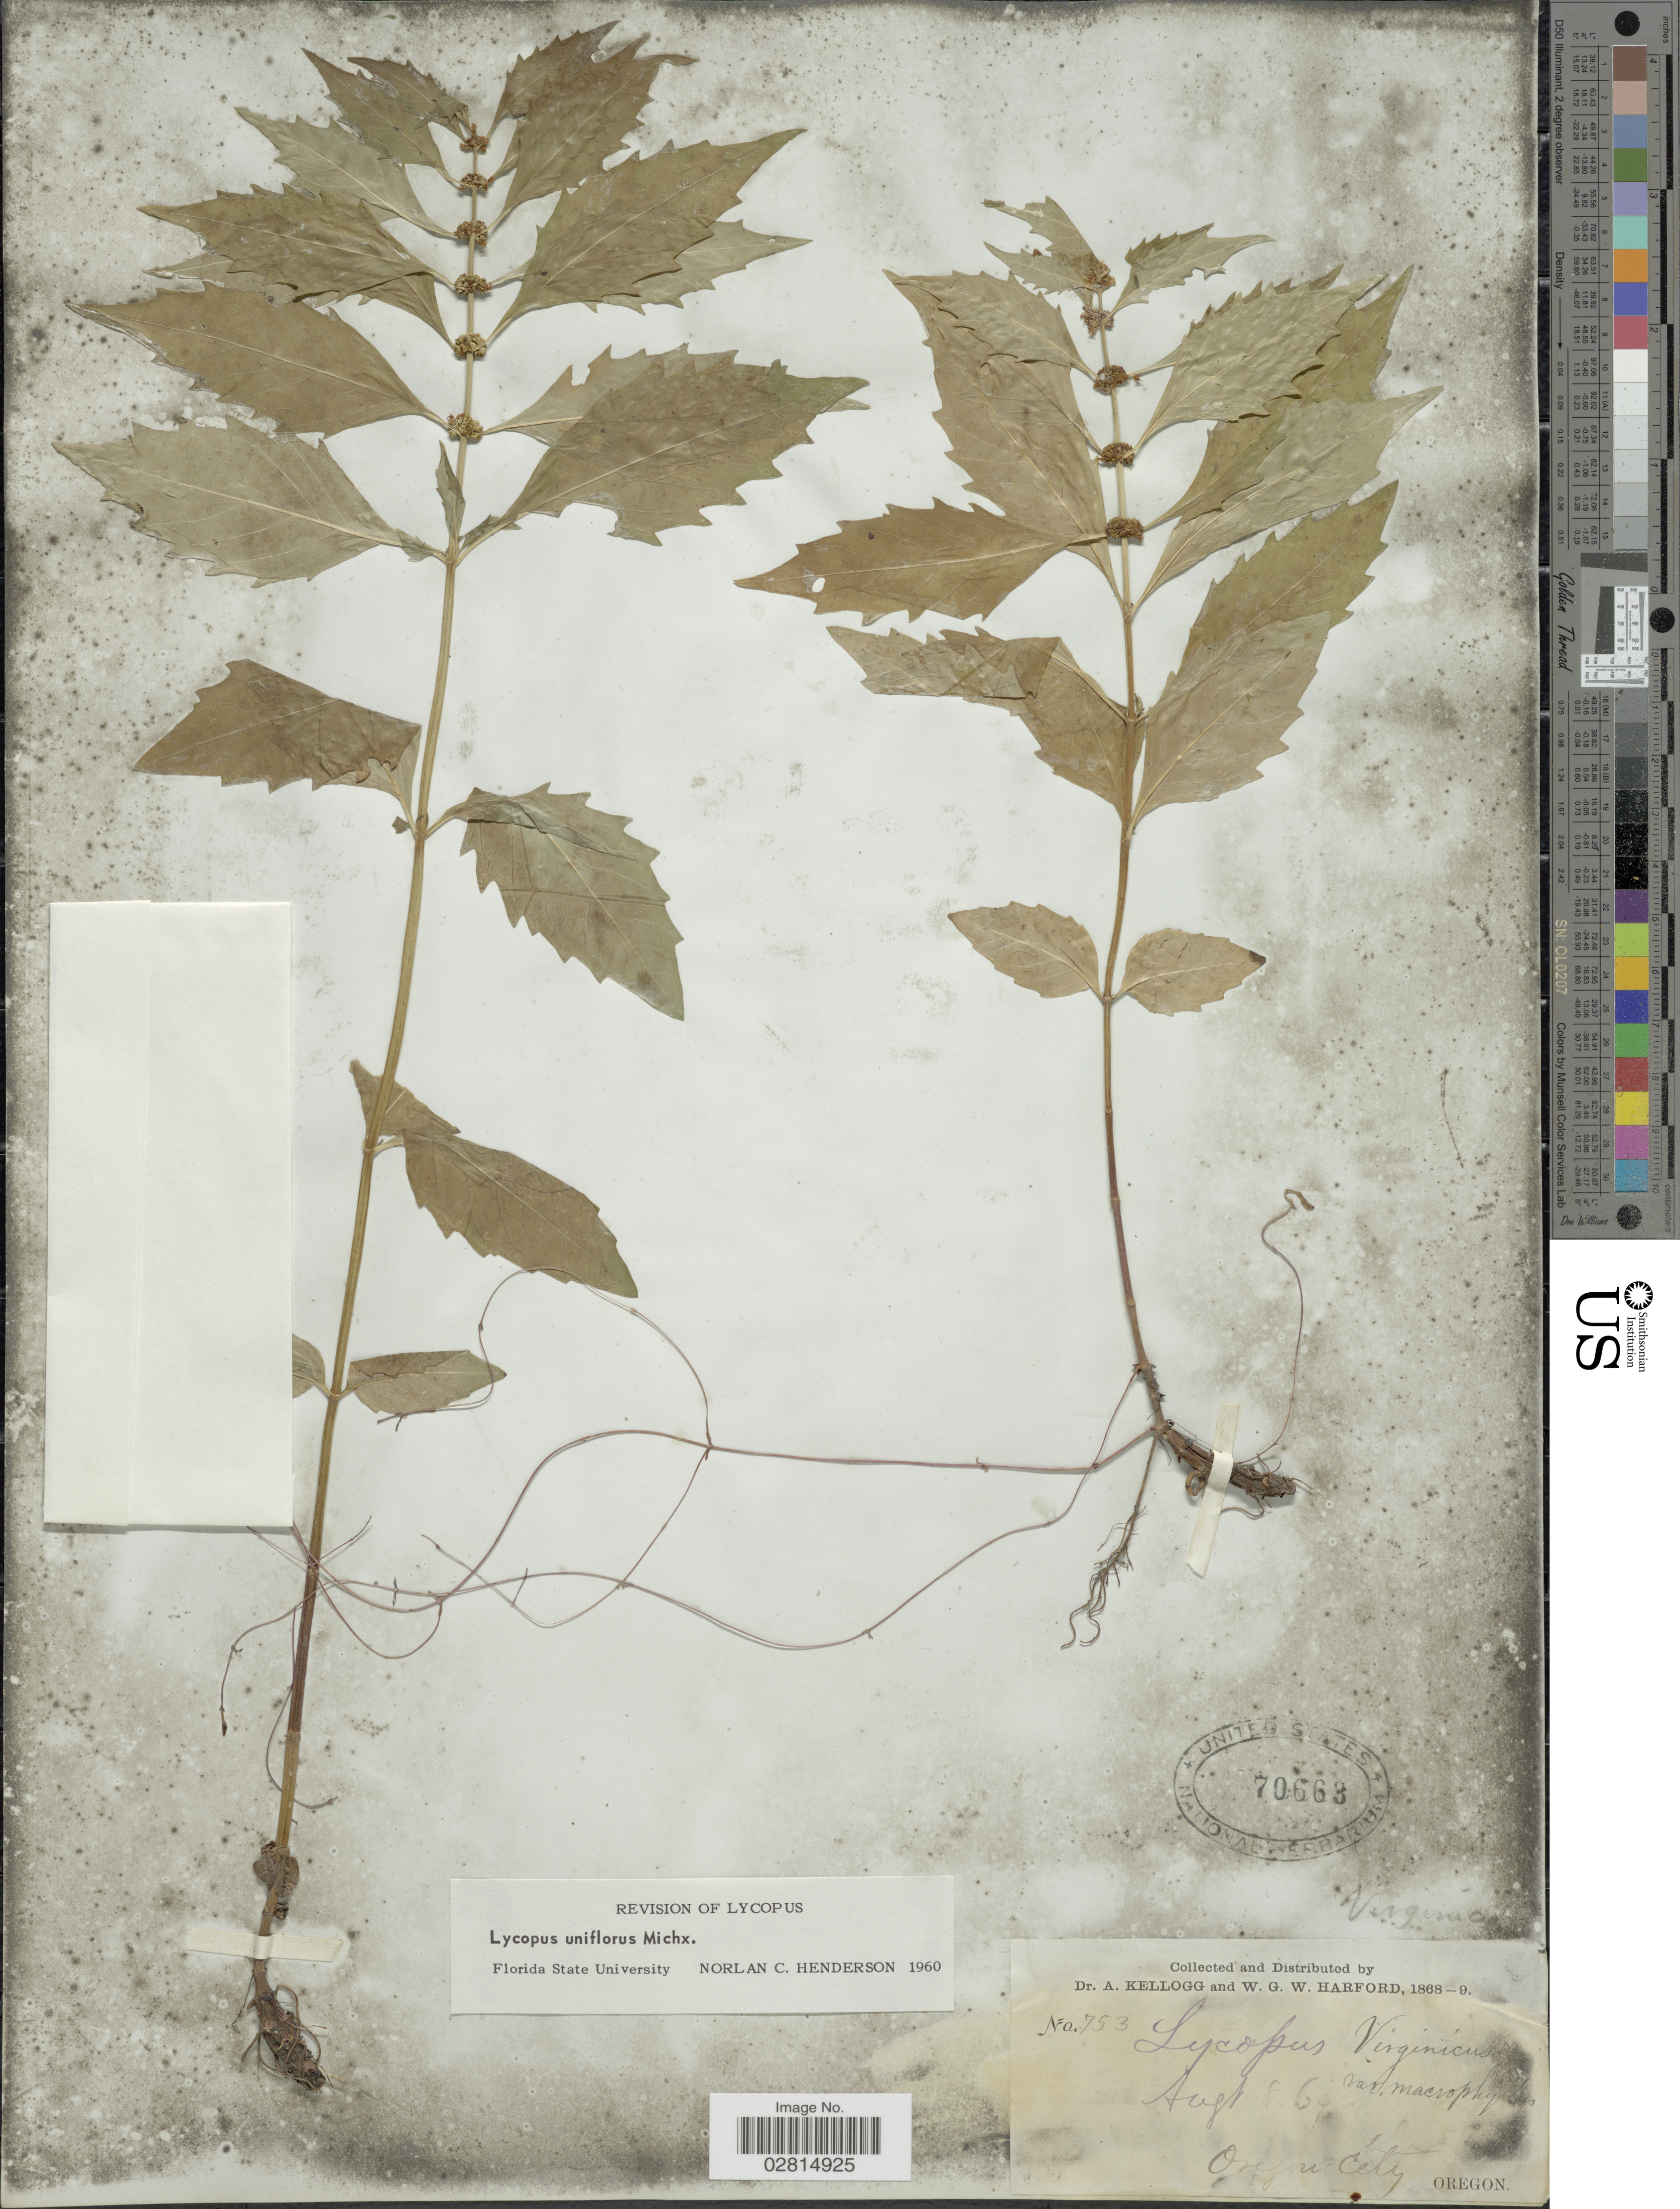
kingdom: Plantae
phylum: Tracheophyta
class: Magnoliopsida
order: Lamiales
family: Lamiaceae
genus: Lycopus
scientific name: Lycopus uniflorus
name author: Michx.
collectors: A. Kellogg & W. G. W. Harford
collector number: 753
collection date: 1869-08-08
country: United States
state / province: Oregon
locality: Oregon City.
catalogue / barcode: US 70663